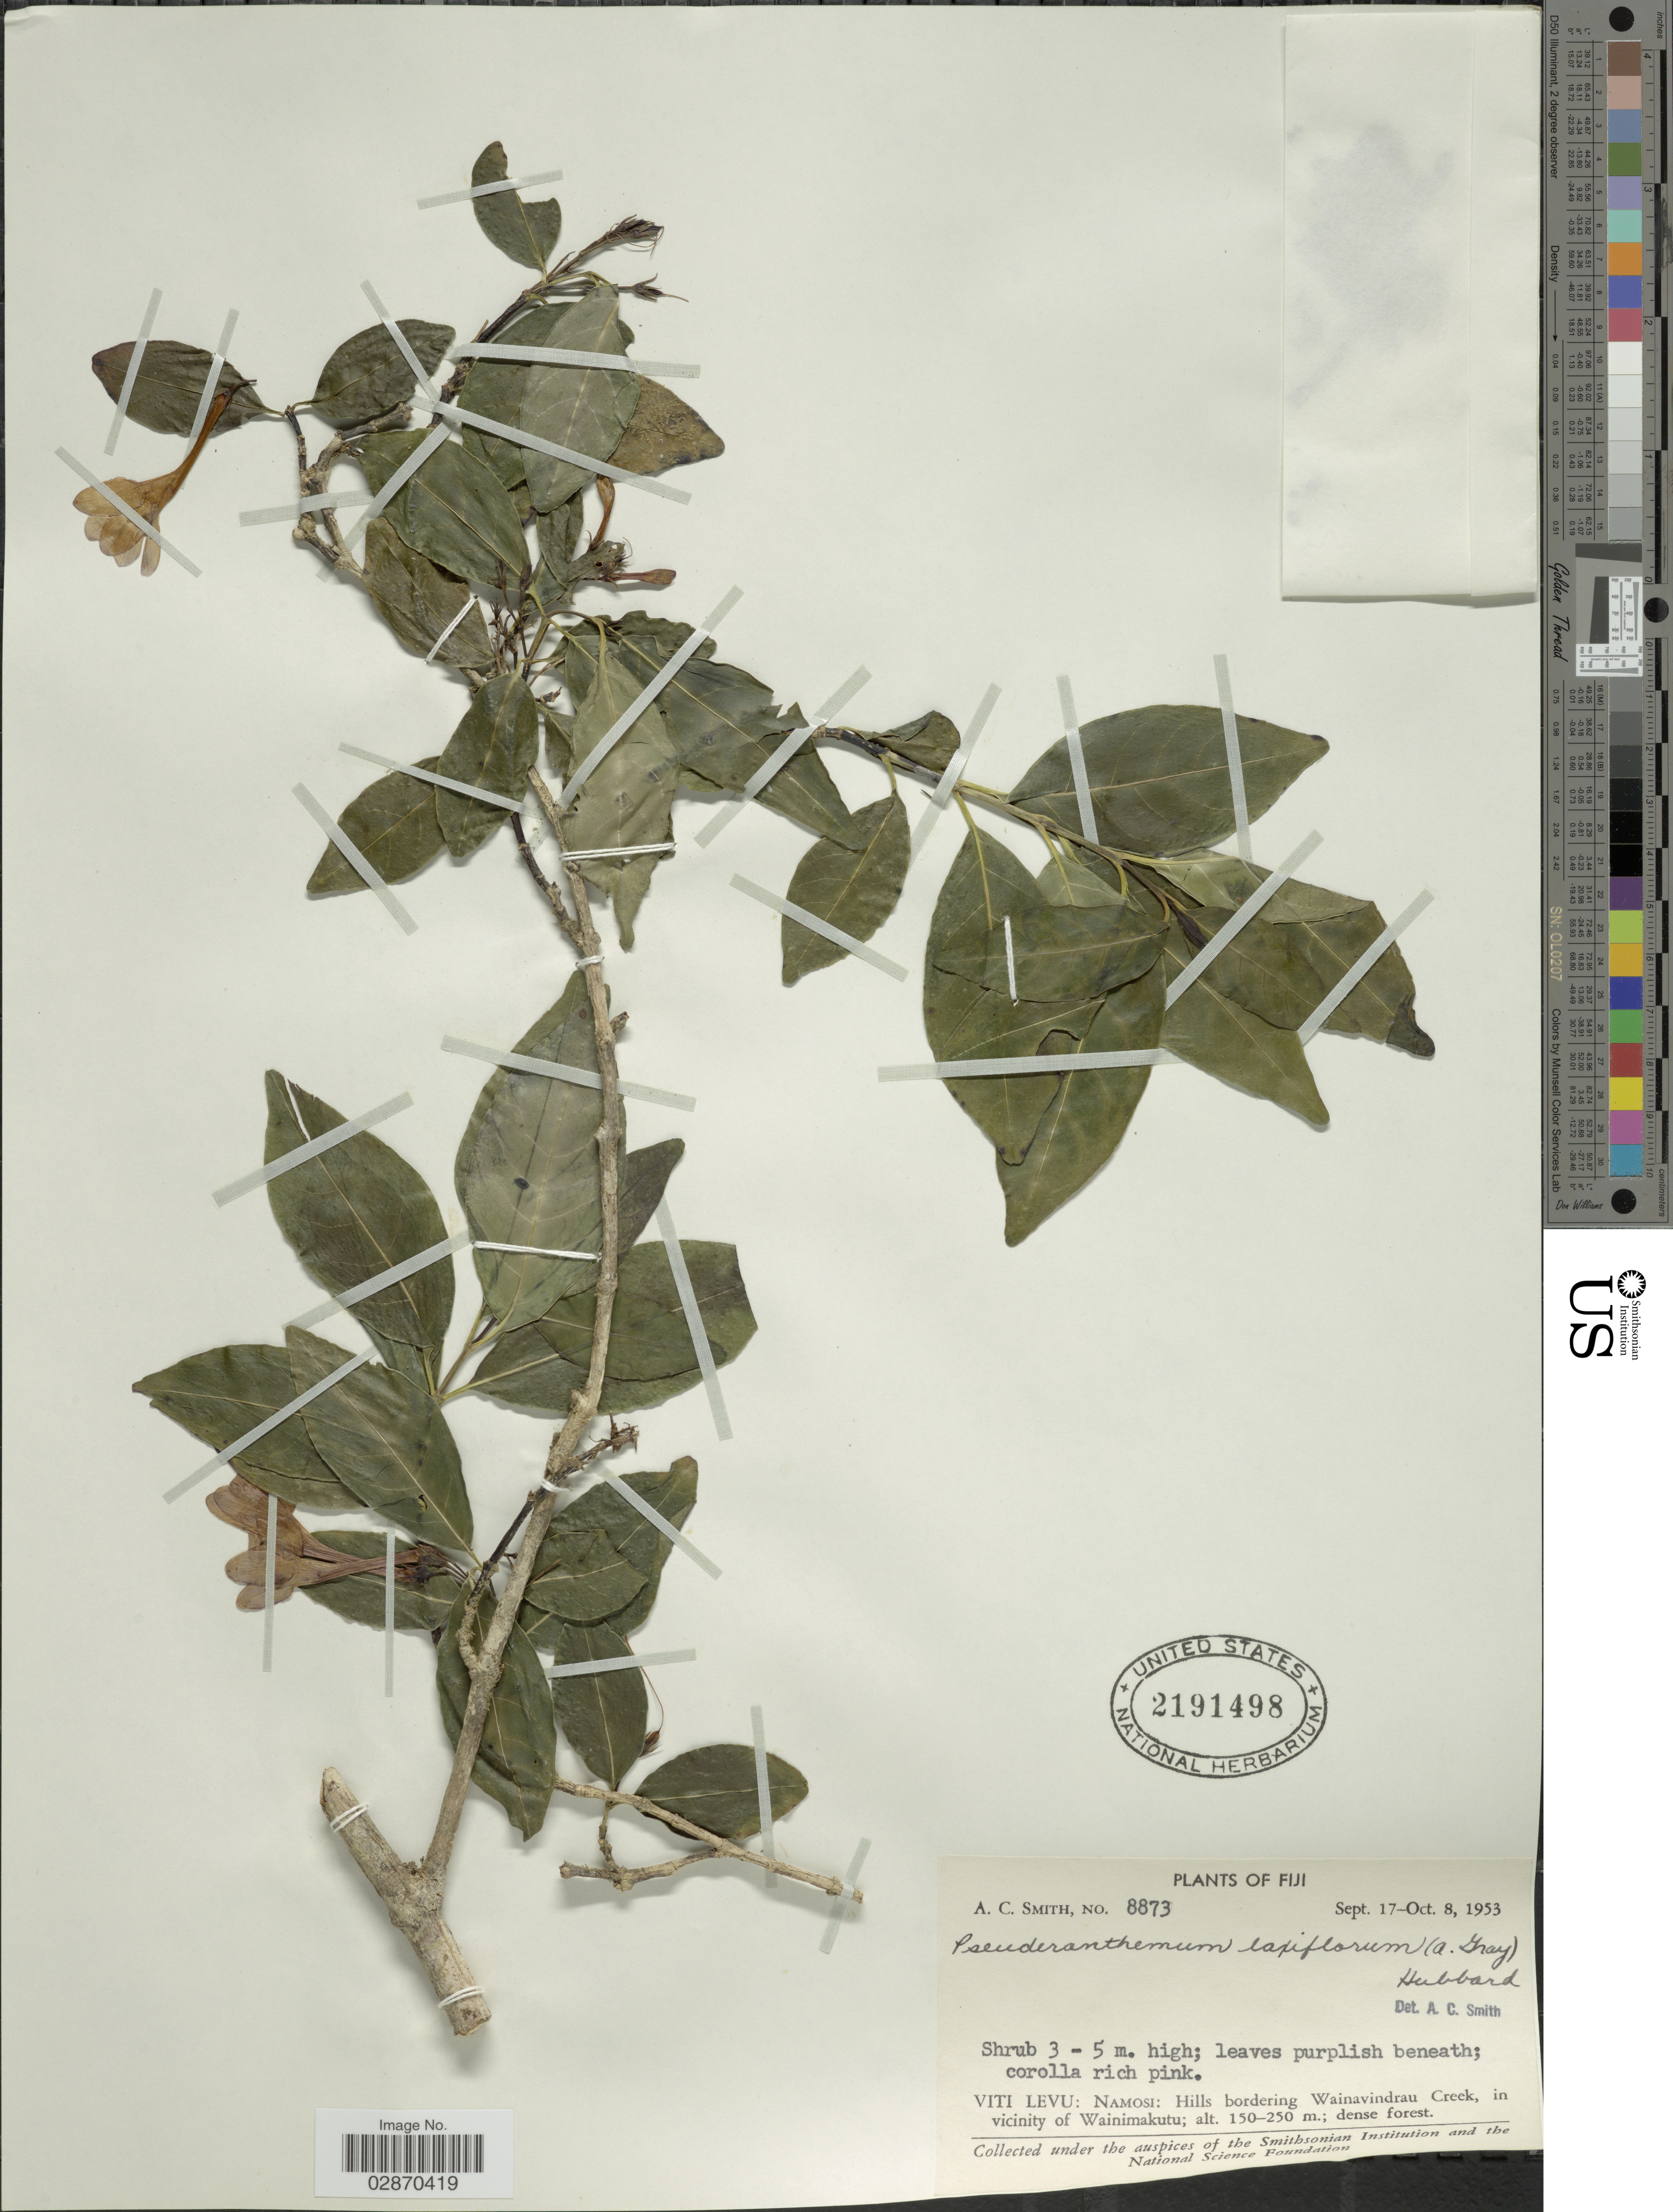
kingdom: Plantae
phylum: Tracheophyta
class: Magnoliopsida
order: Lamiales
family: Acanthaceae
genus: Pseuderanthemum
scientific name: Pseuderanthemum laxiflorum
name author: (A. Gray)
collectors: A. C. Smith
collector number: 8873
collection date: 1953-09-17/1953-10-08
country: Fiji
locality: Viti Levu: Namosi: Hills bordering Wainavindrau Creek, in vicinity of Wainimakutu.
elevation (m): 150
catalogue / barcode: US 2191498